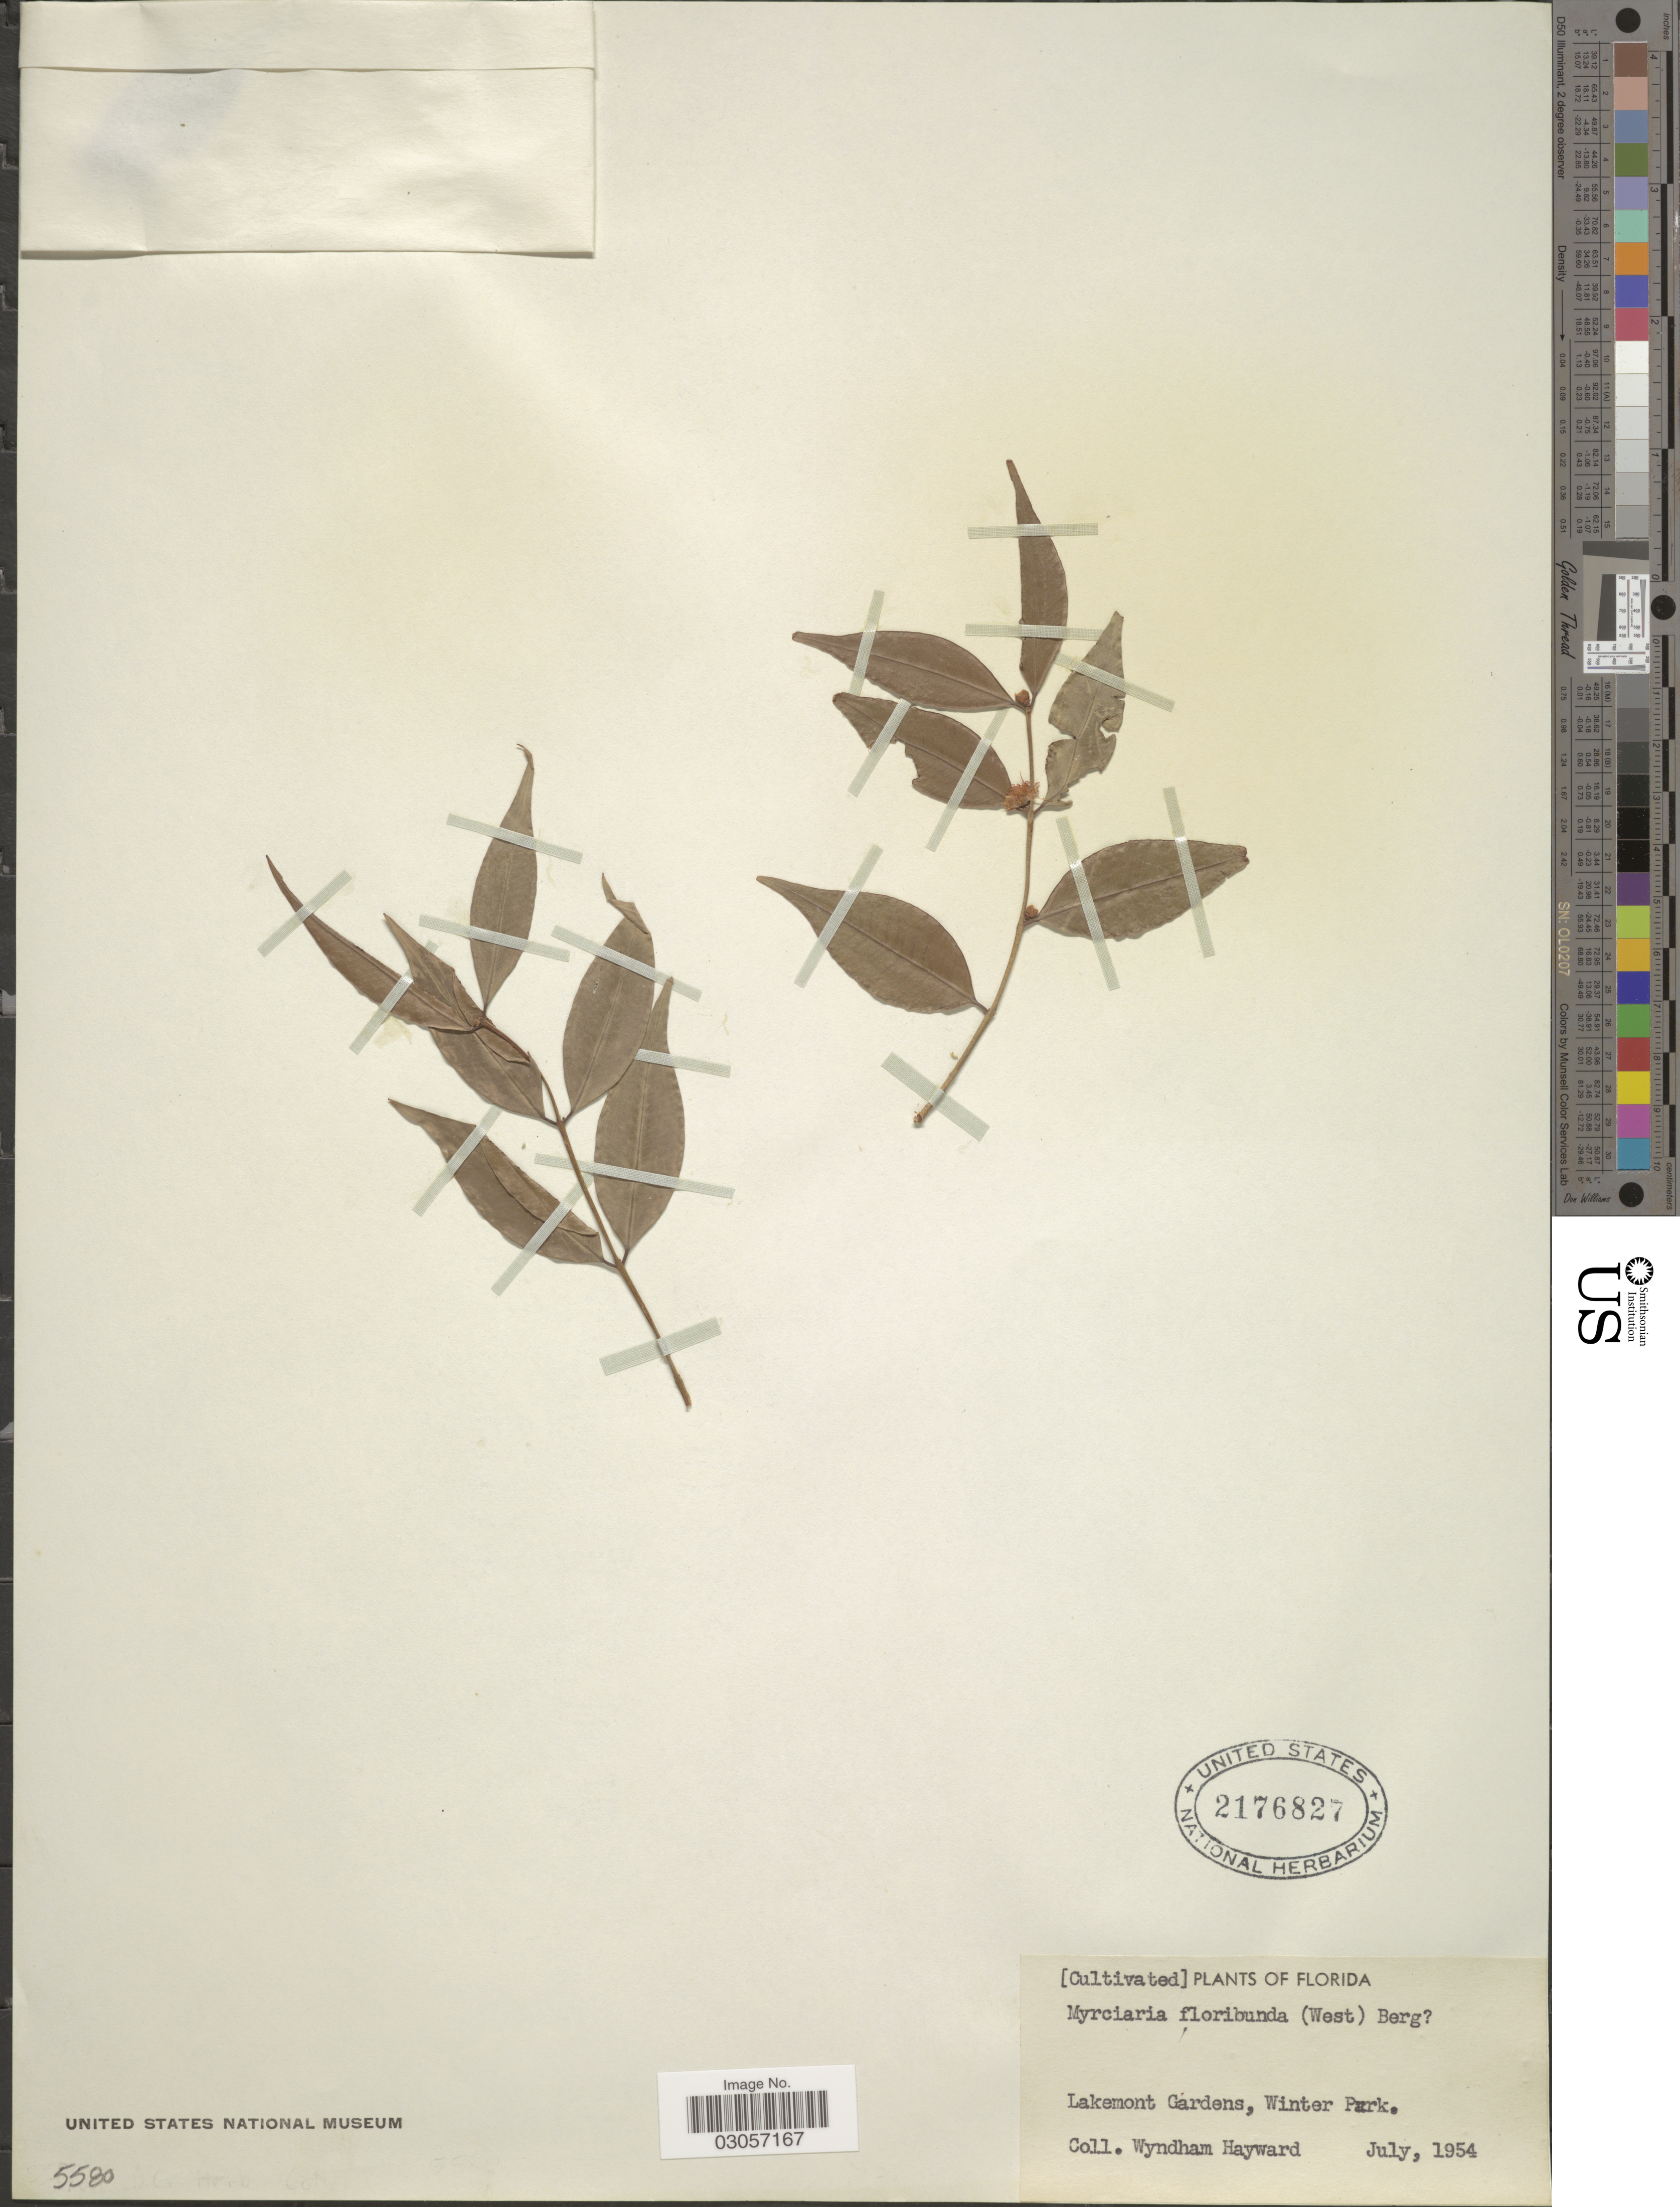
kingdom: Plantae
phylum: Tracheophyta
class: Magnoliopsida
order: Myrtales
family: Myrtaceae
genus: Myrciaria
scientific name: Myrciaria floribunda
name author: (H. West ex Willd.) O. Berg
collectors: W. Hayward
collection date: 1954-07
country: United States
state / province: Florida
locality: Lakemont Gardens, Winter Park.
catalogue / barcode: US 2176827